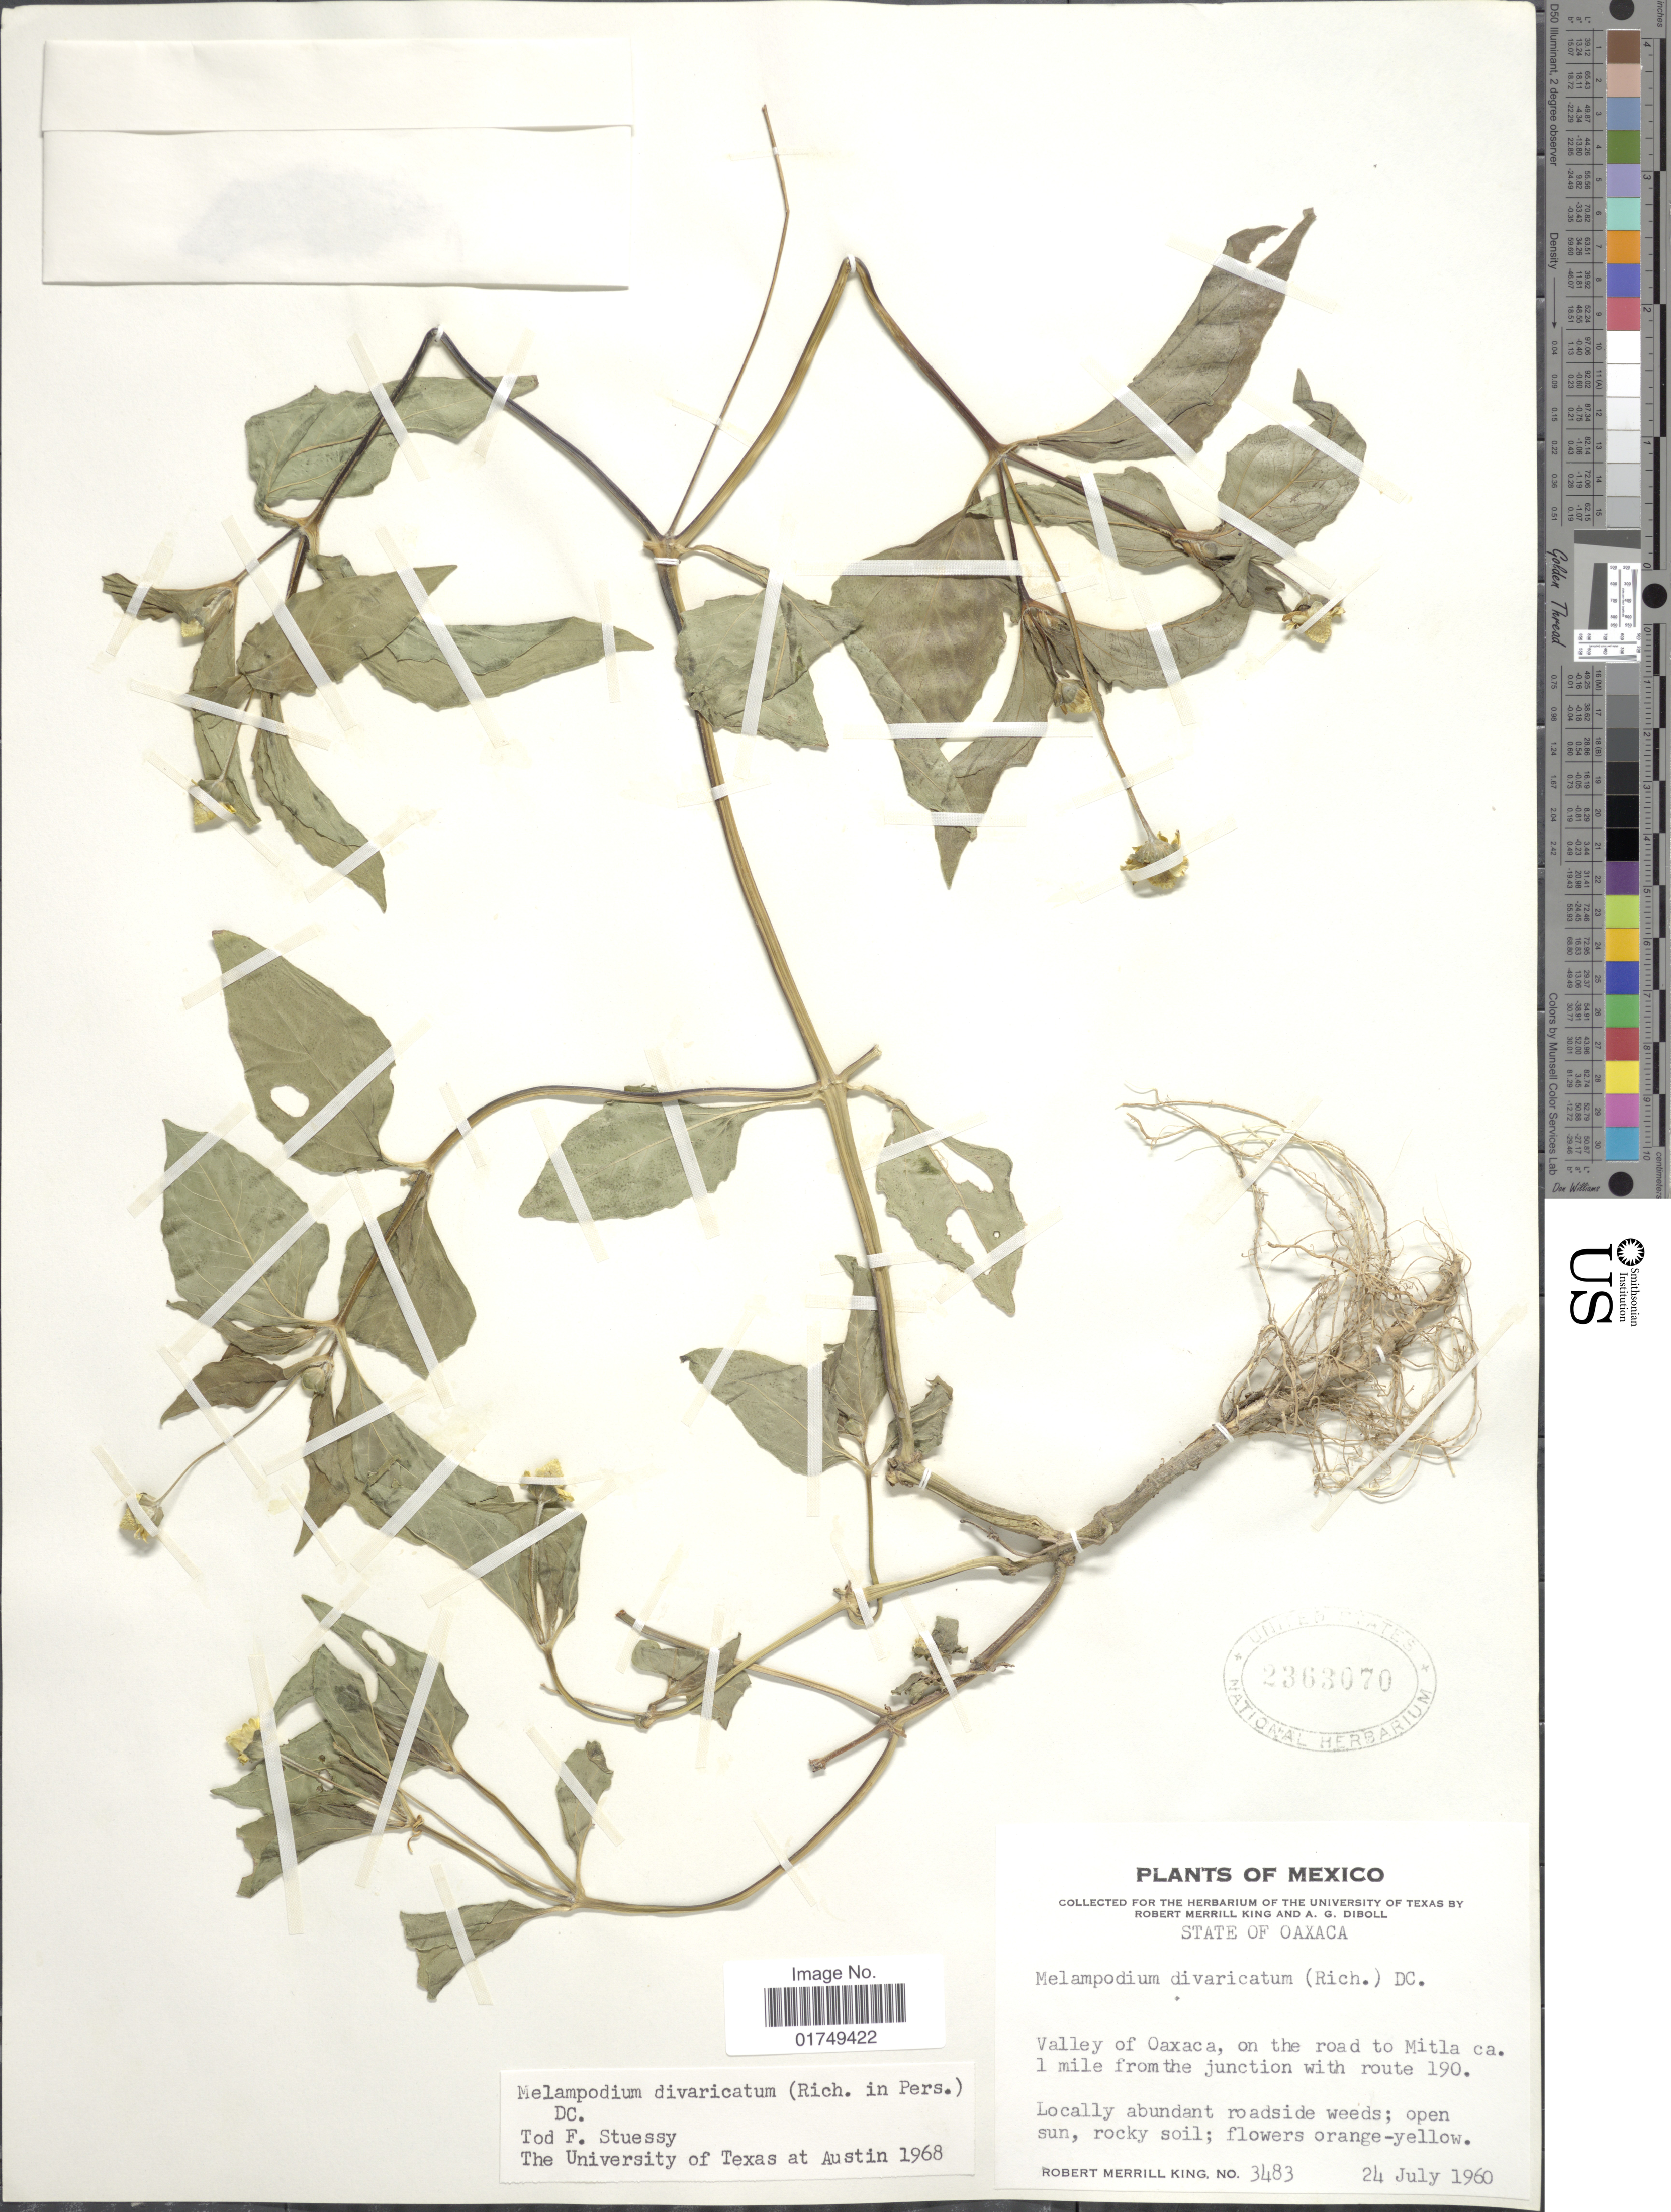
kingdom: Plantae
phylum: Tracheophyta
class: Magnoliopsida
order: Asterales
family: Asteraceae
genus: Melampodium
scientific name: Melampodium divaricatum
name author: (Rich.) DC.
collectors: R. M. King & A. Diboll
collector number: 3483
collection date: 1960-07-24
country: Mexico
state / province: Oaxaca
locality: Valley of Oaxaca, on the road to Mitla ca 1 mile from the junction with route 190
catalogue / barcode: US 2363070